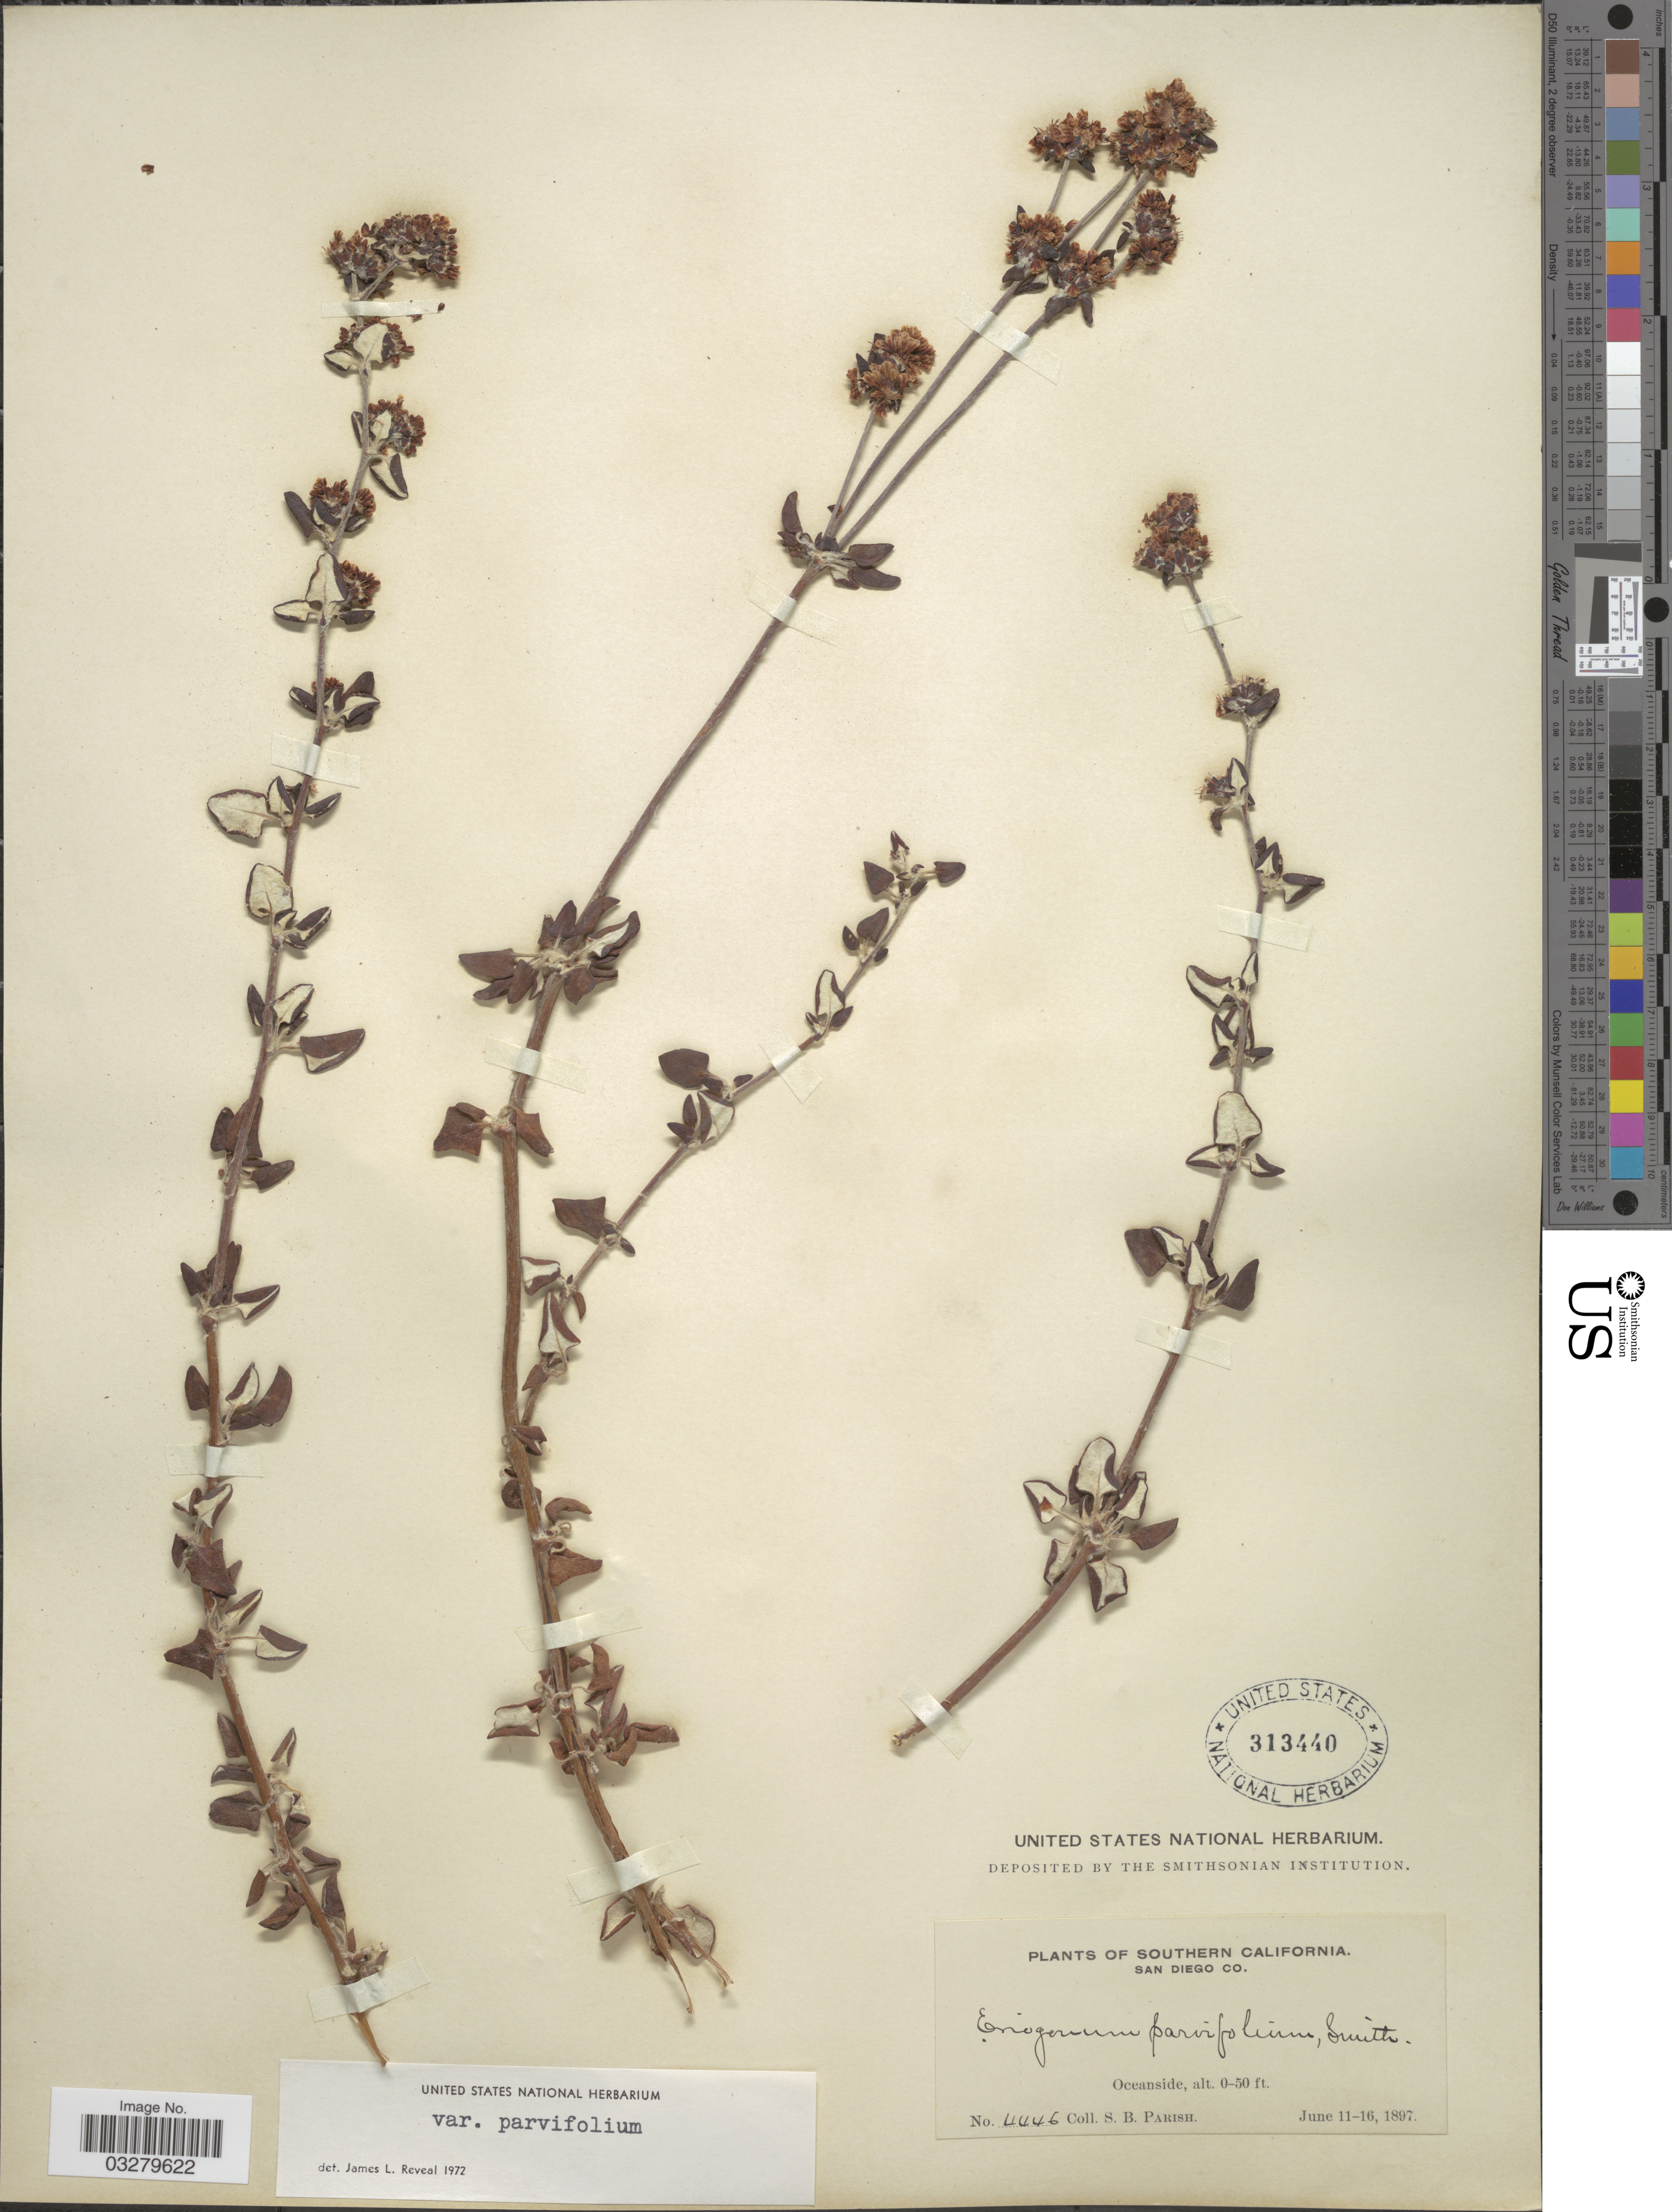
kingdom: Plantae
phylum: Tracheophyta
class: Magnoliopsida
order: Caryophyllales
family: Polygonaceae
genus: Eriogonum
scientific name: Eriogonum parviflorum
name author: Nutt.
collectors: S. B. Parish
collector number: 4446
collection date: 1897-06-11/1897-06-16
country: United States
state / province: California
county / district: San Diego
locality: Southern California. San Diego Co. Oceanside.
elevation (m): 0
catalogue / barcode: US 313440